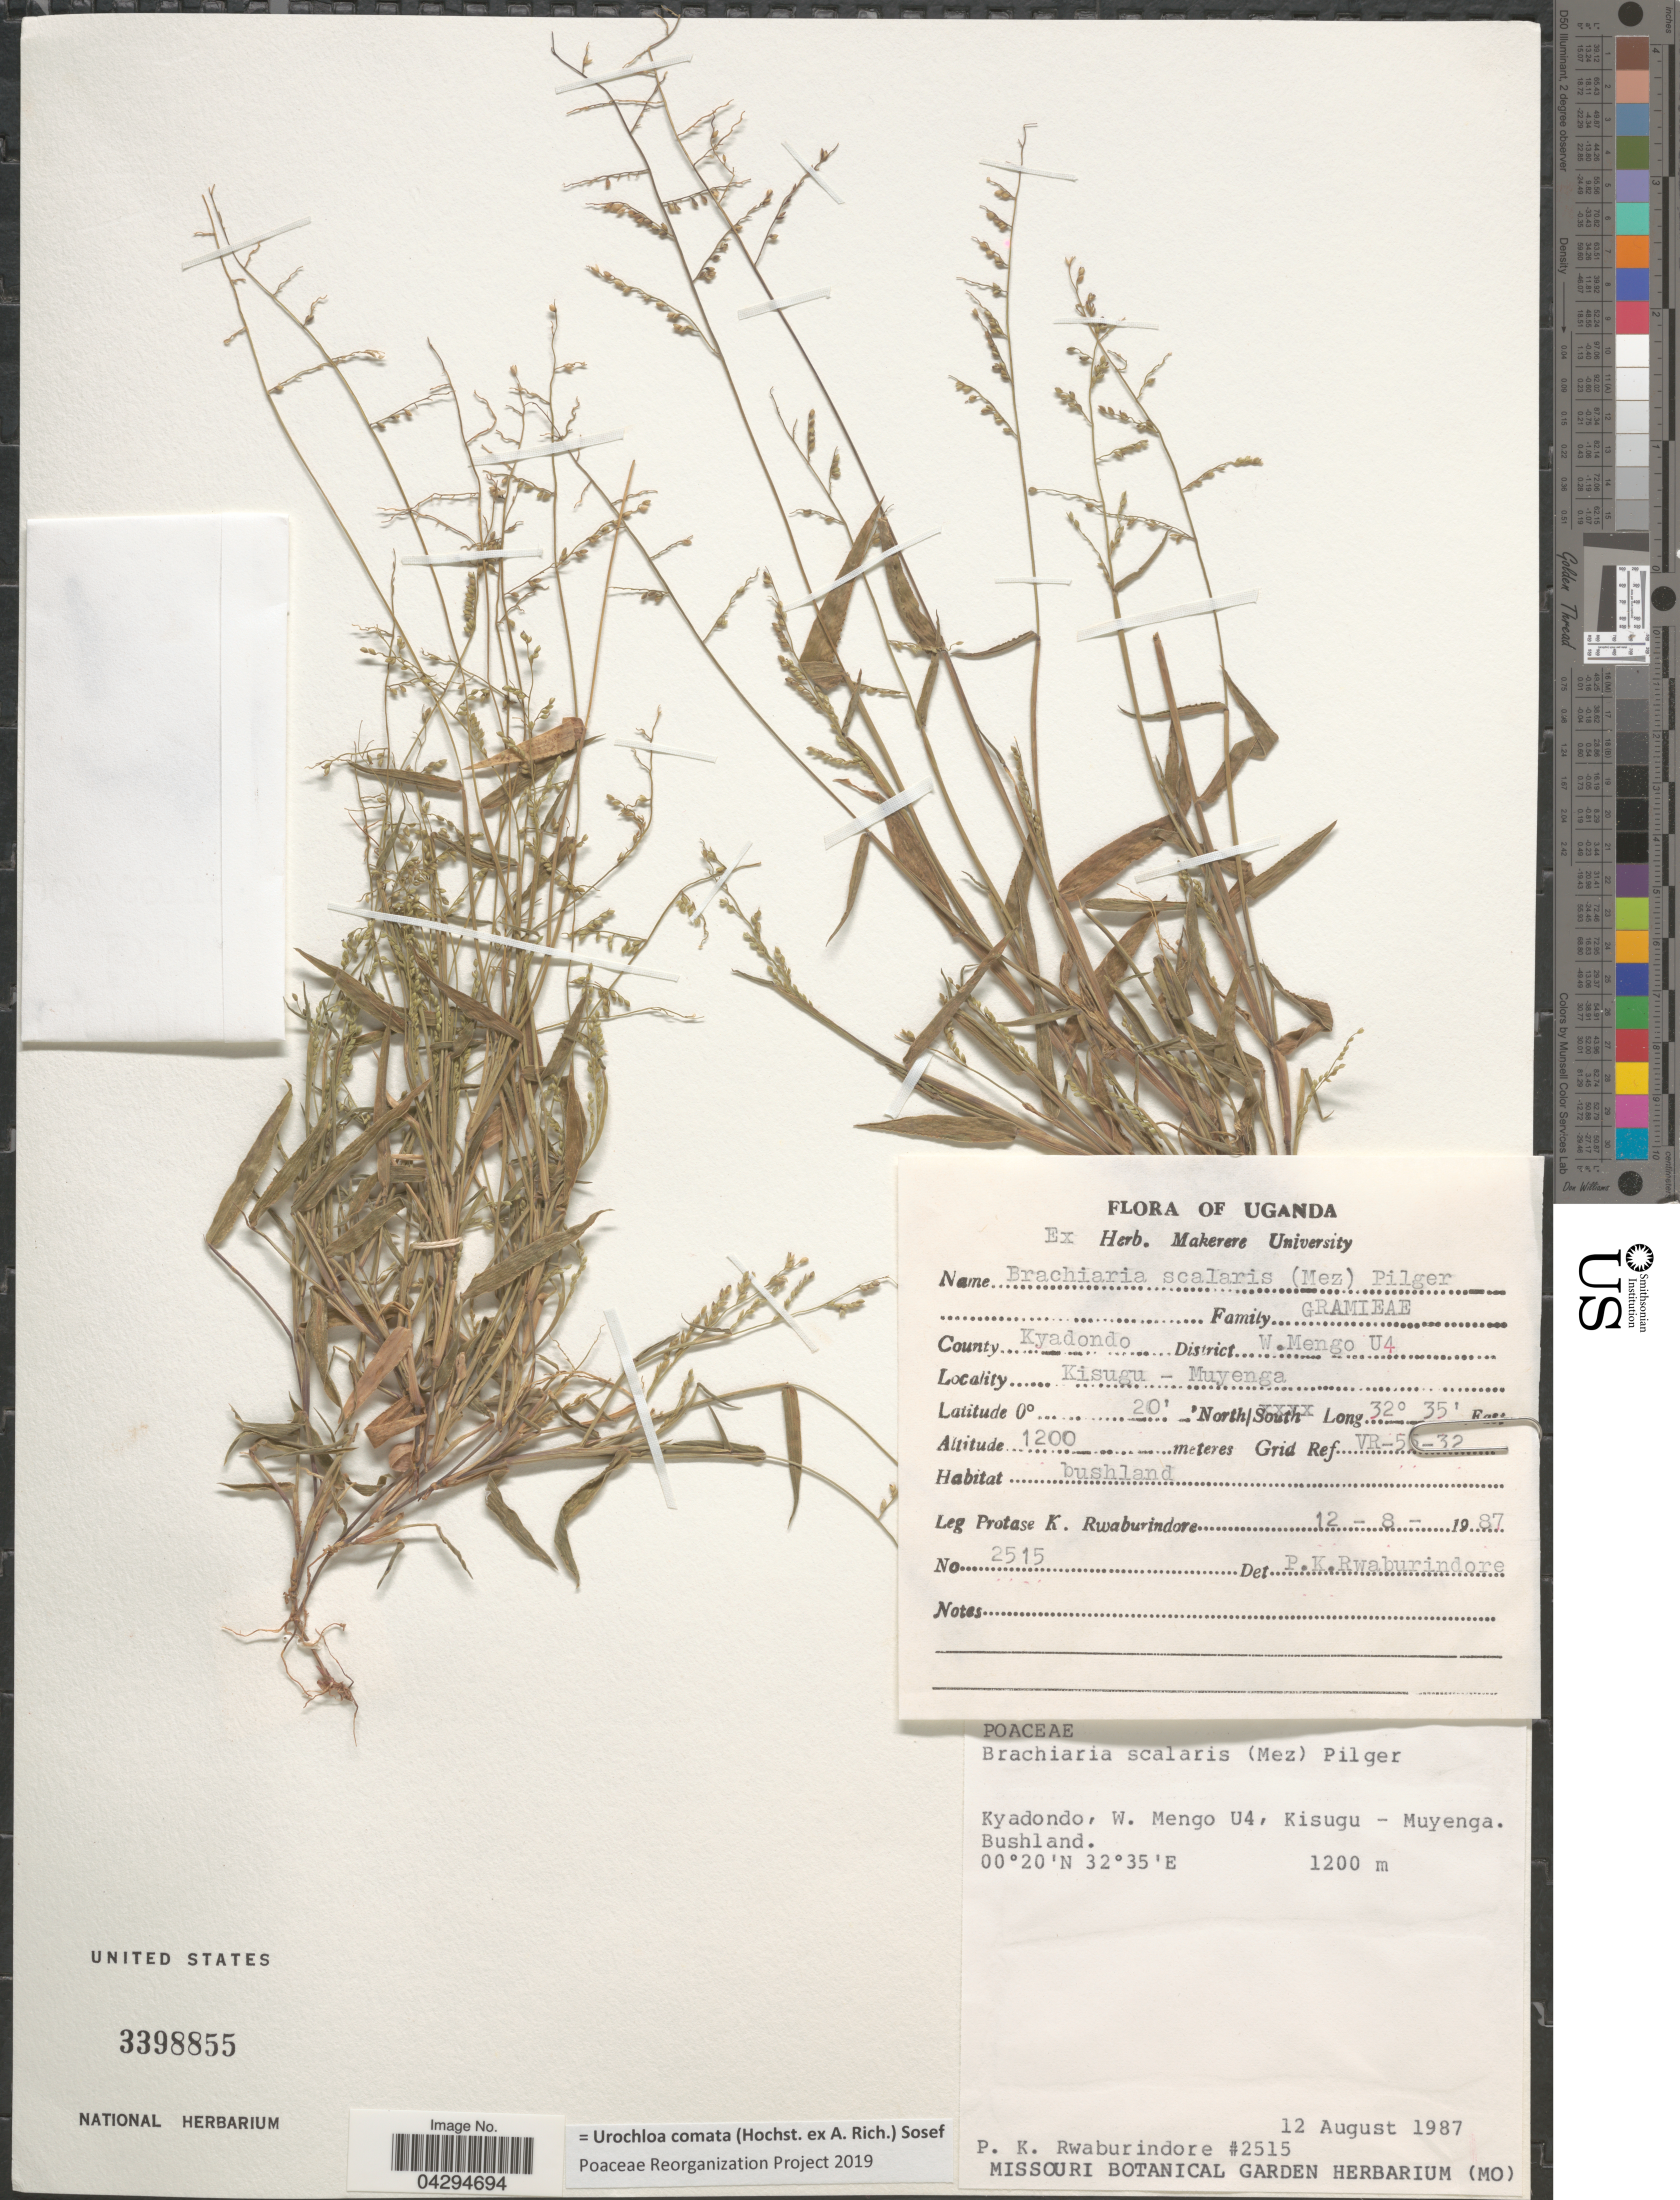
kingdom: Plantae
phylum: Tracheophyta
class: Liliopsida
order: Poales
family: Poaceae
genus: Urochloa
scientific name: Urochloa comata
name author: (Hochst. ex A. Rich.) Sosef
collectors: P. Rwaburindore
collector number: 2515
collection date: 1987-08-12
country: Uganda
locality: Kyadondo, W. Mengo U4, Kisugu - Muyenga. Grid Ref VR-55-32.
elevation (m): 1200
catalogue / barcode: US 3398855